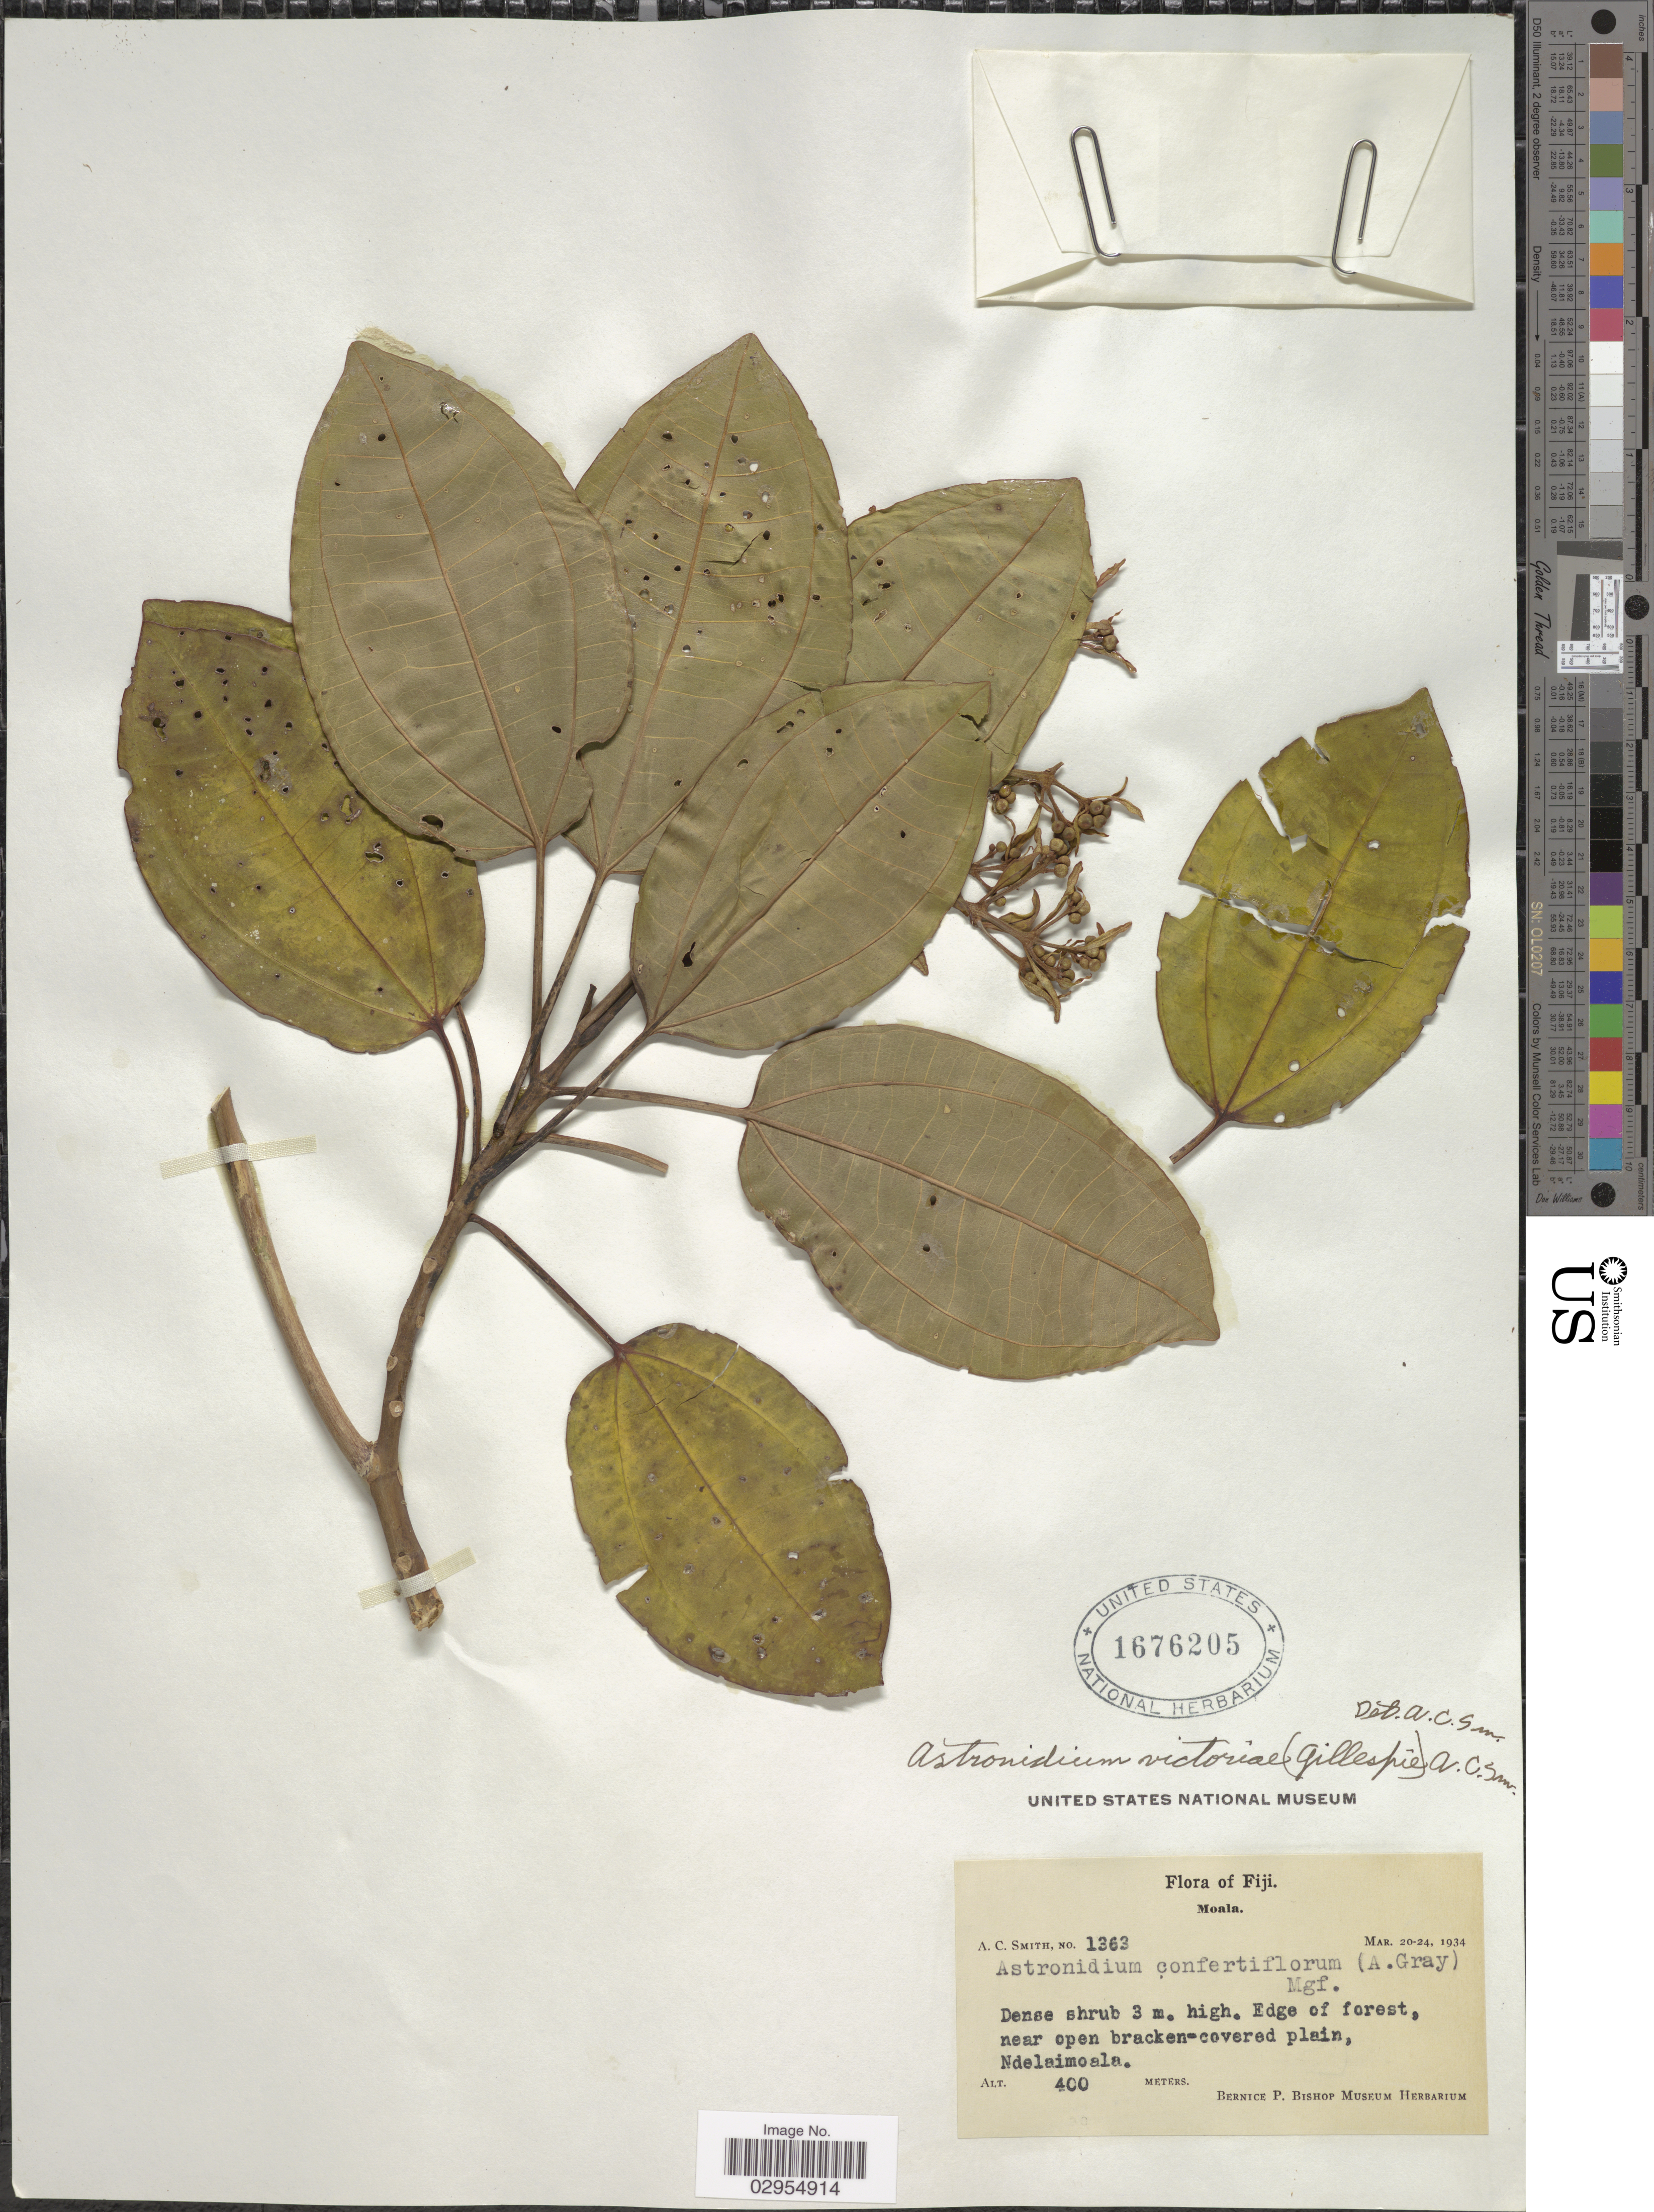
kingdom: Plantae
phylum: Tracheophyta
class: Magnoliopsida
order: Myrtales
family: Melastomataceae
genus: Astronidium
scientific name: Astronidium victoriae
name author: (Gill.) A.C. Sm.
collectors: A. C. Smith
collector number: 1363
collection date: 1934-03-20/1934-03-24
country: Fiji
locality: Moala. Ndelaimoala.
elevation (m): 400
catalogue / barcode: US 1676205